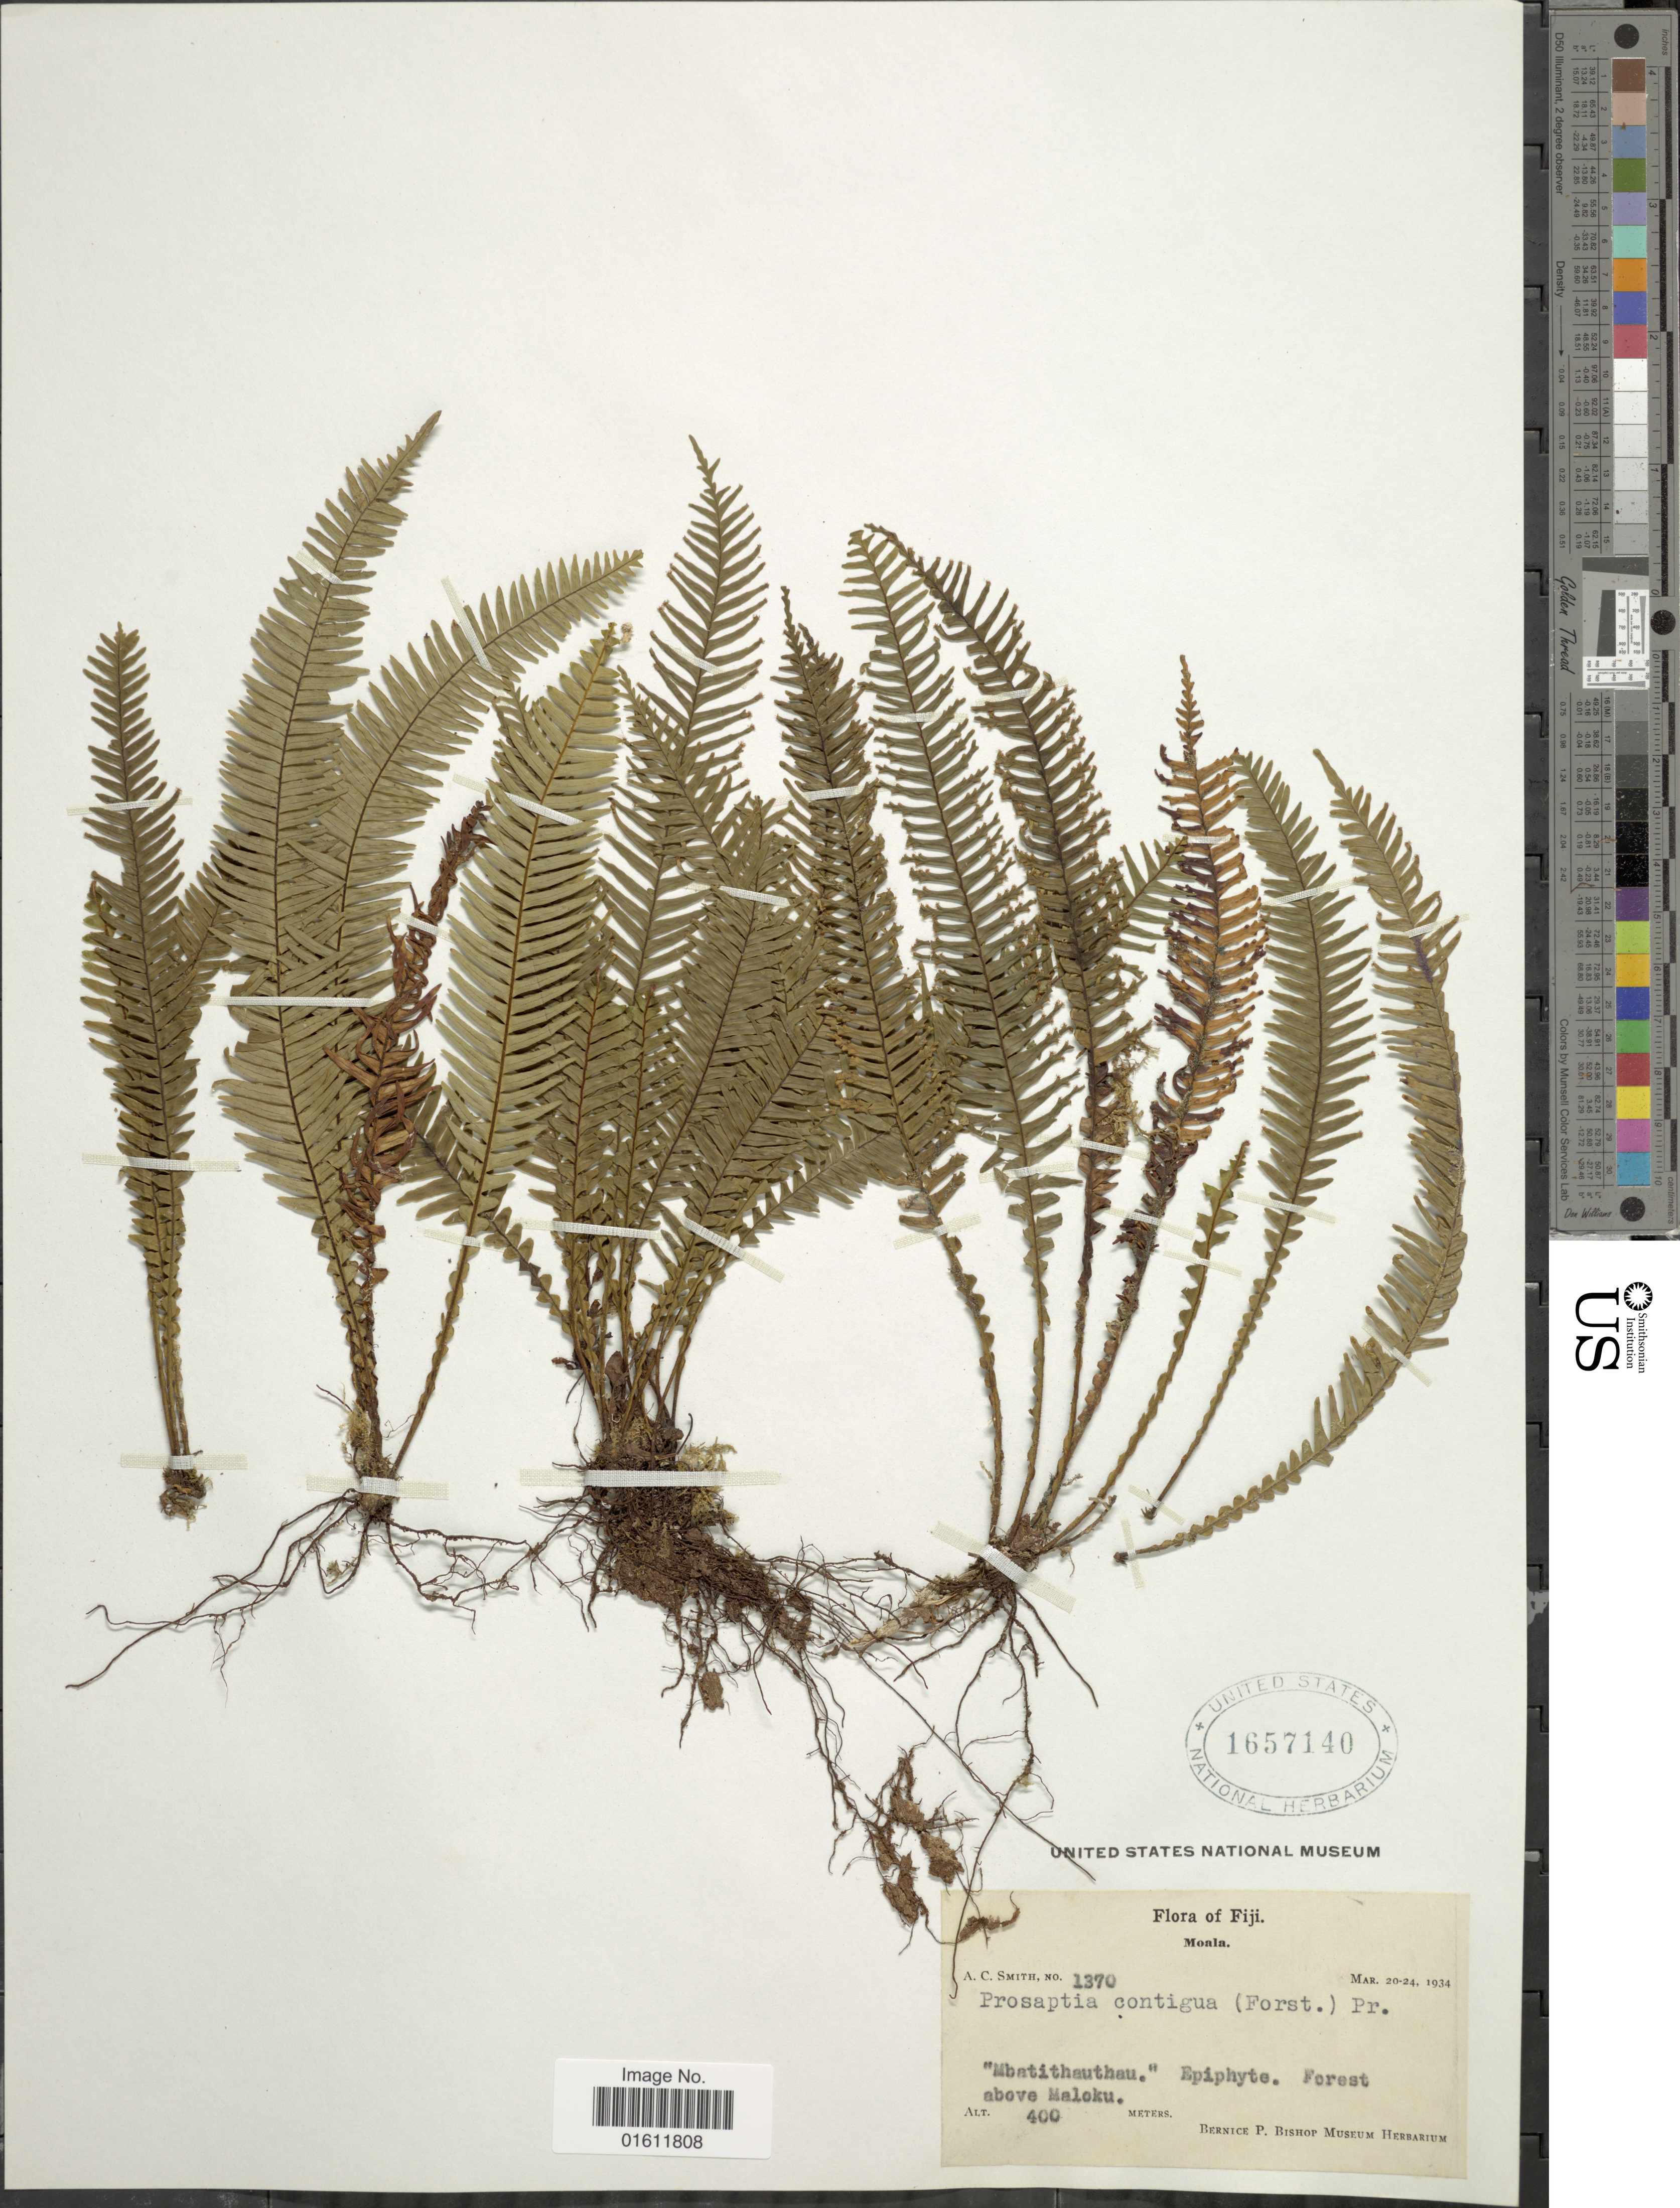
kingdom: Plantae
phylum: Tracheophyta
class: Polypodiopsida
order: Polypodiales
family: Polypodiaceae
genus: Prosaptia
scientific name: Prosaptia contigua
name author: (G. Forst.) Presl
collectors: A. C. Smith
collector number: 1370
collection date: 1934-03-20/1934-03-24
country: Fiji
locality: Moala, "Mbatithauthau", above Maloku.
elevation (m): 400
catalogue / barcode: US 1657140